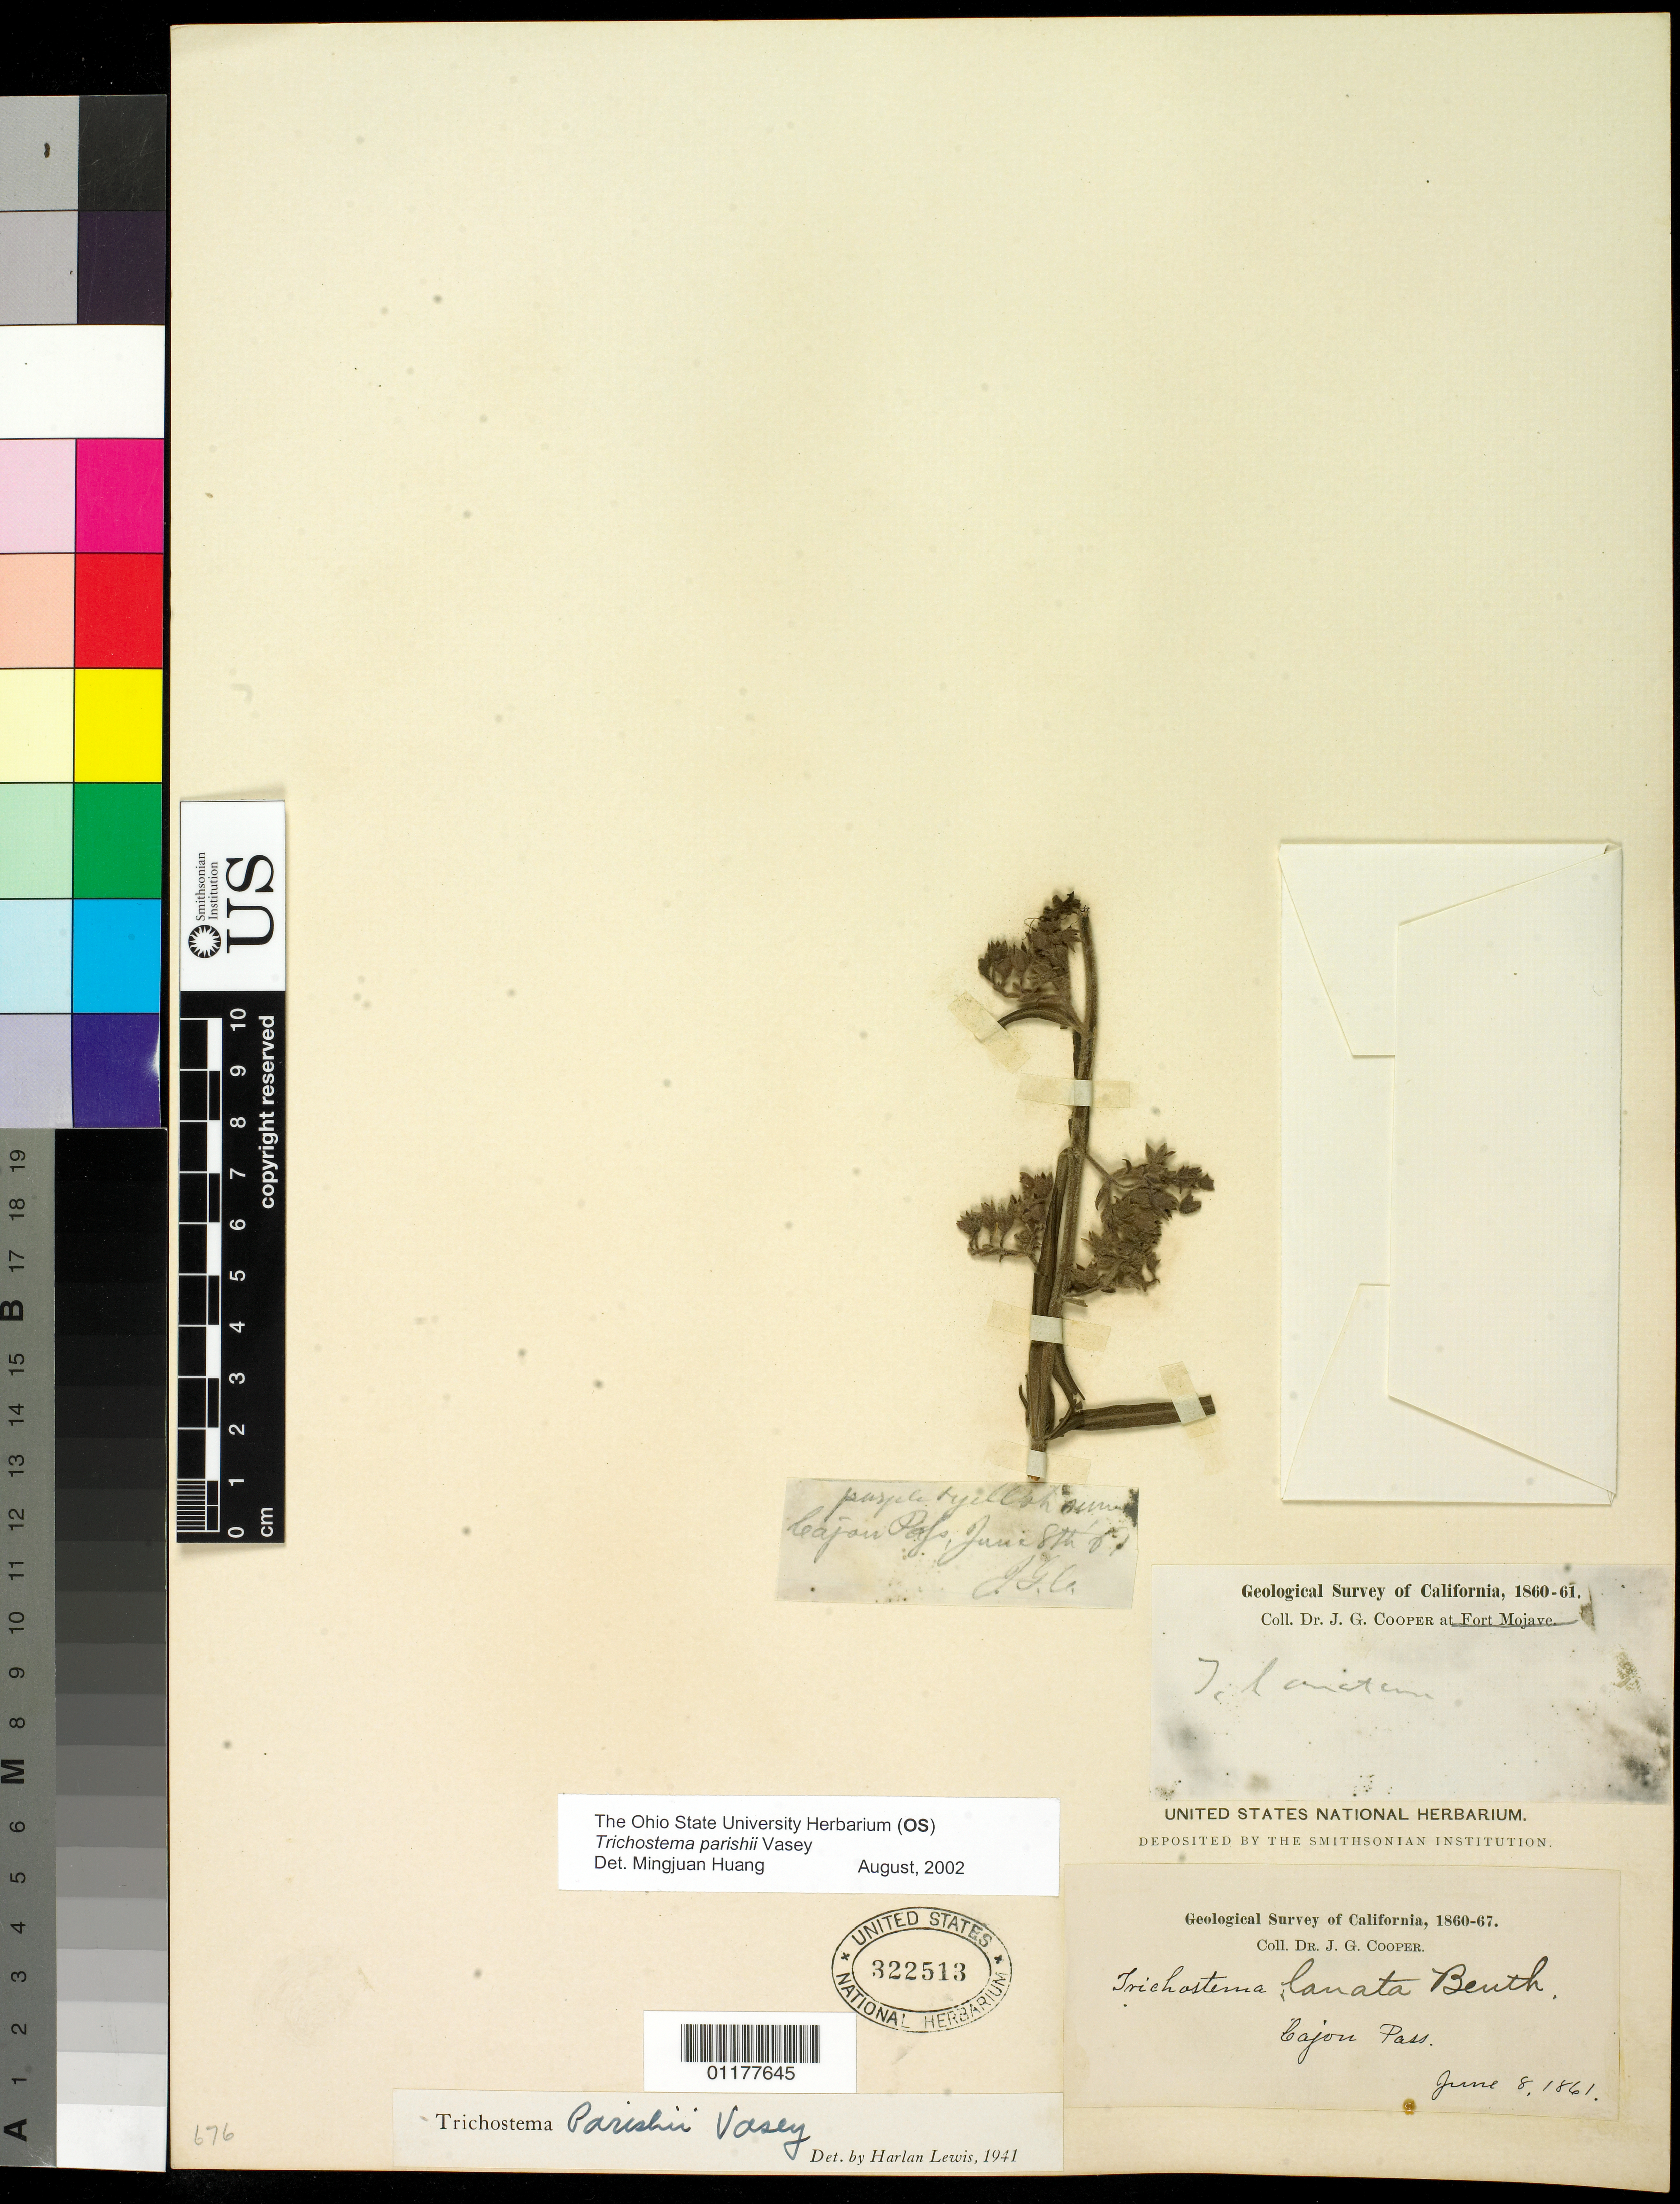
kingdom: Plantae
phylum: Tracheophyta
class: Magnoliopsida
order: Lamiales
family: Lamiaceae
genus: Trichostema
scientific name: Trichostema parishii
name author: Vasey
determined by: Huang, Mingjuan, (OS), Ohio State University Herbarium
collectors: J. G. Cooper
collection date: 1861-06-08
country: United States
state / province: California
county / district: San Bernardino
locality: Cajon Pass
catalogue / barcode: US 322513